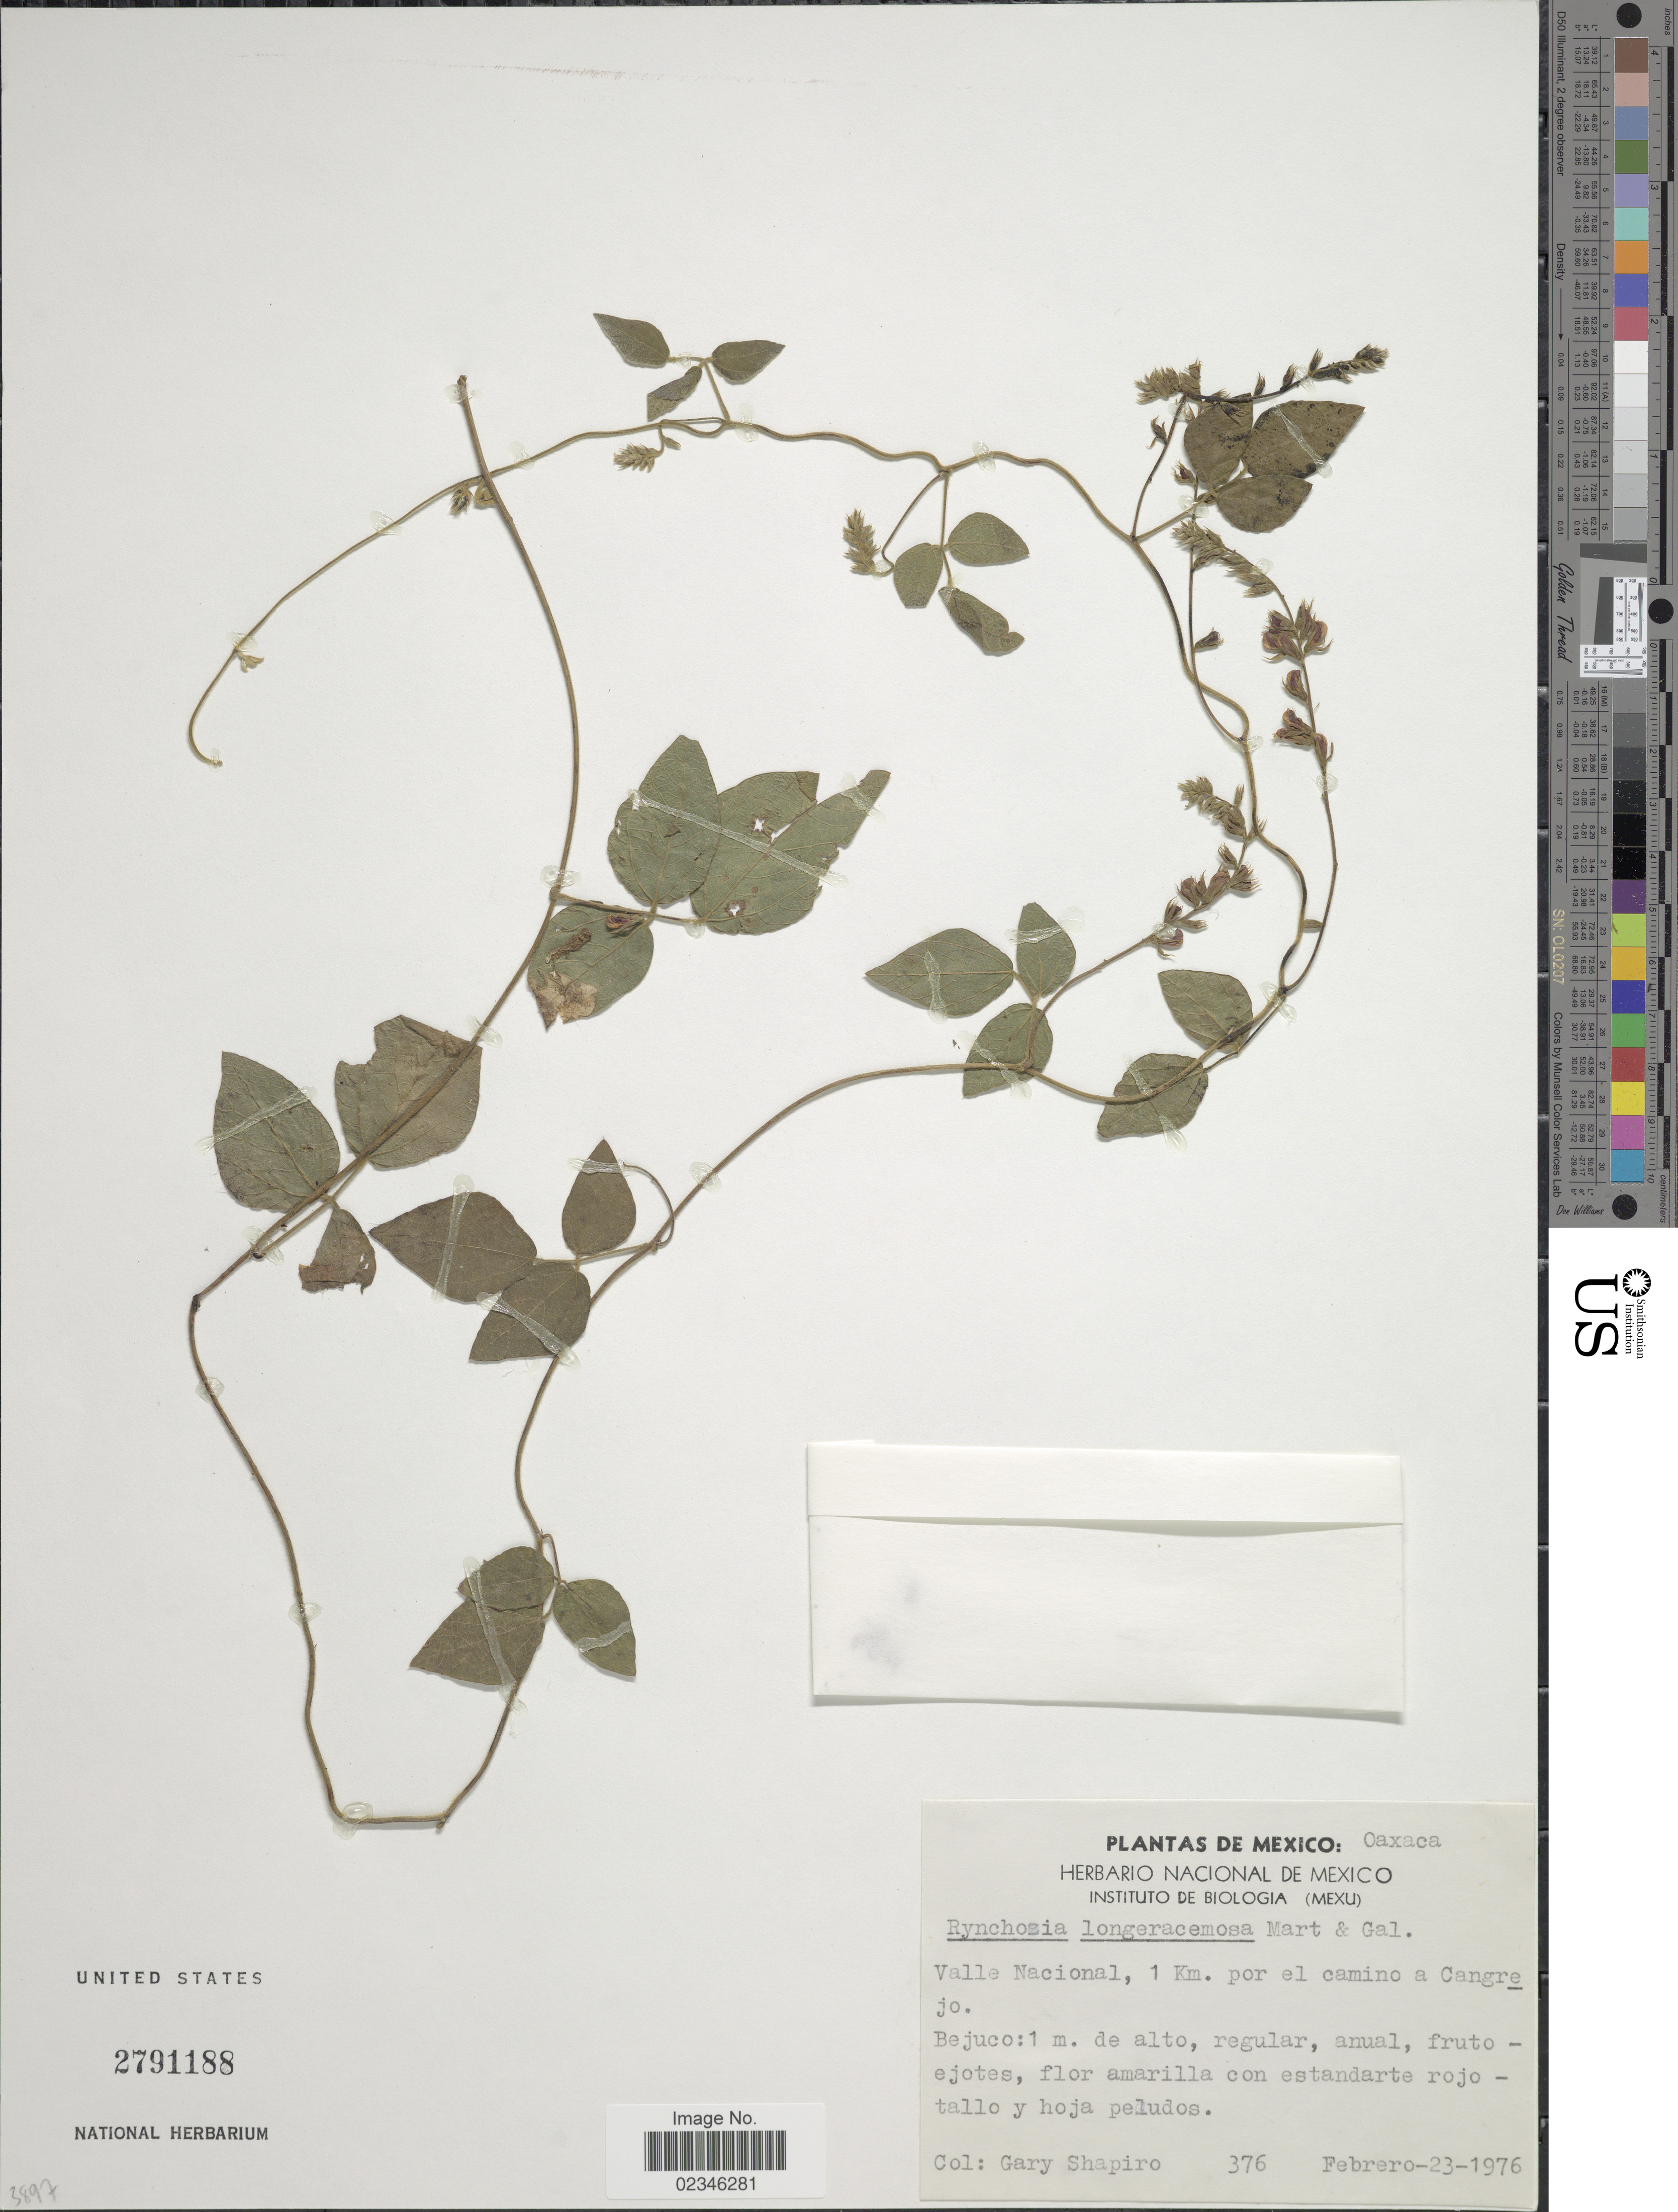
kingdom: Plantae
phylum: Tracheophyta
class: Magnoliopsida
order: Fabales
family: Fabaceae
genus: Rhynchosia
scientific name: Rhynchosia longeracemosa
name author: M. Martens & Galeotti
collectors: G. Shapiro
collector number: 376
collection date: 1976-02-23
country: Mexico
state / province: Oaxaca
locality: Valle Nacional, 1 Km. por el camino a Cangrejo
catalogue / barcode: US 2791188